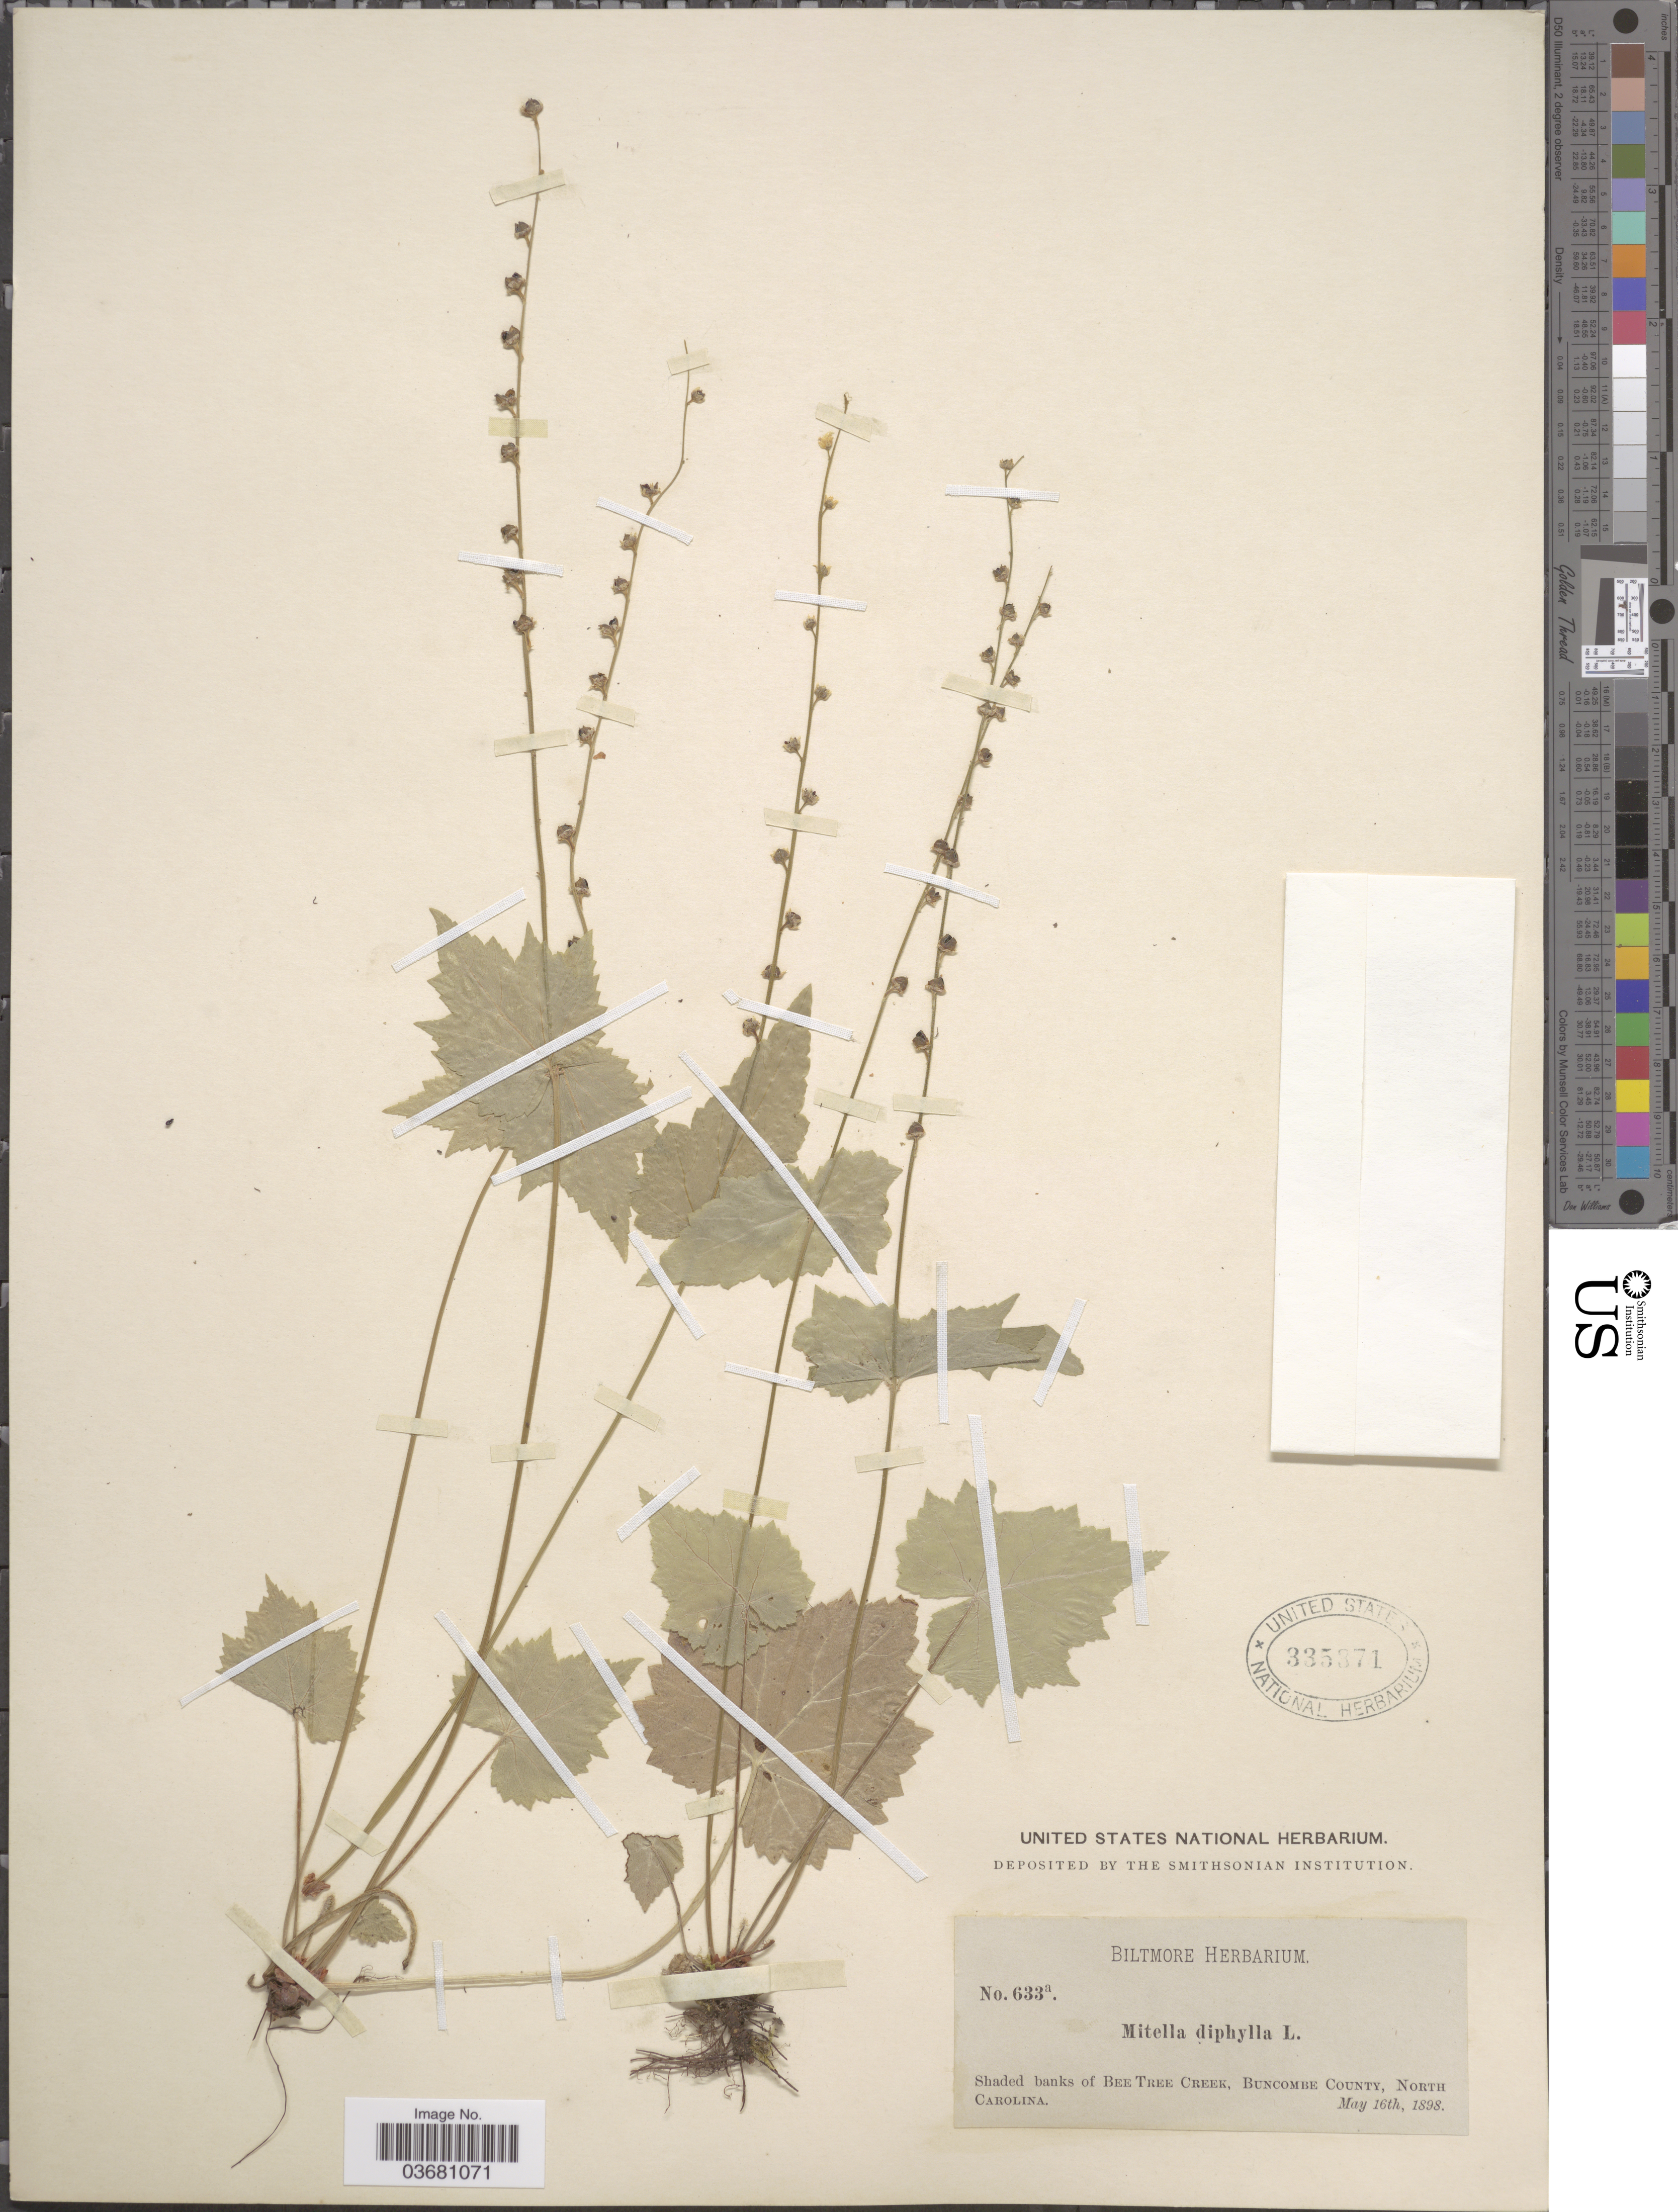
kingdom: Plantae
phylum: Tracheophyta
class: Magnoliopsida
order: Saxifragales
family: Saxifragaceae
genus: Mitella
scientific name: Mitella diphylla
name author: L.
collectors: ex herb. Biltmore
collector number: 633a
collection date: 1898-05-16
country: United States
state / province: North Carolina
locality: Shaded banks of Bee Tree Creek, Buncombe County.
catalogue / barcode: US 335871